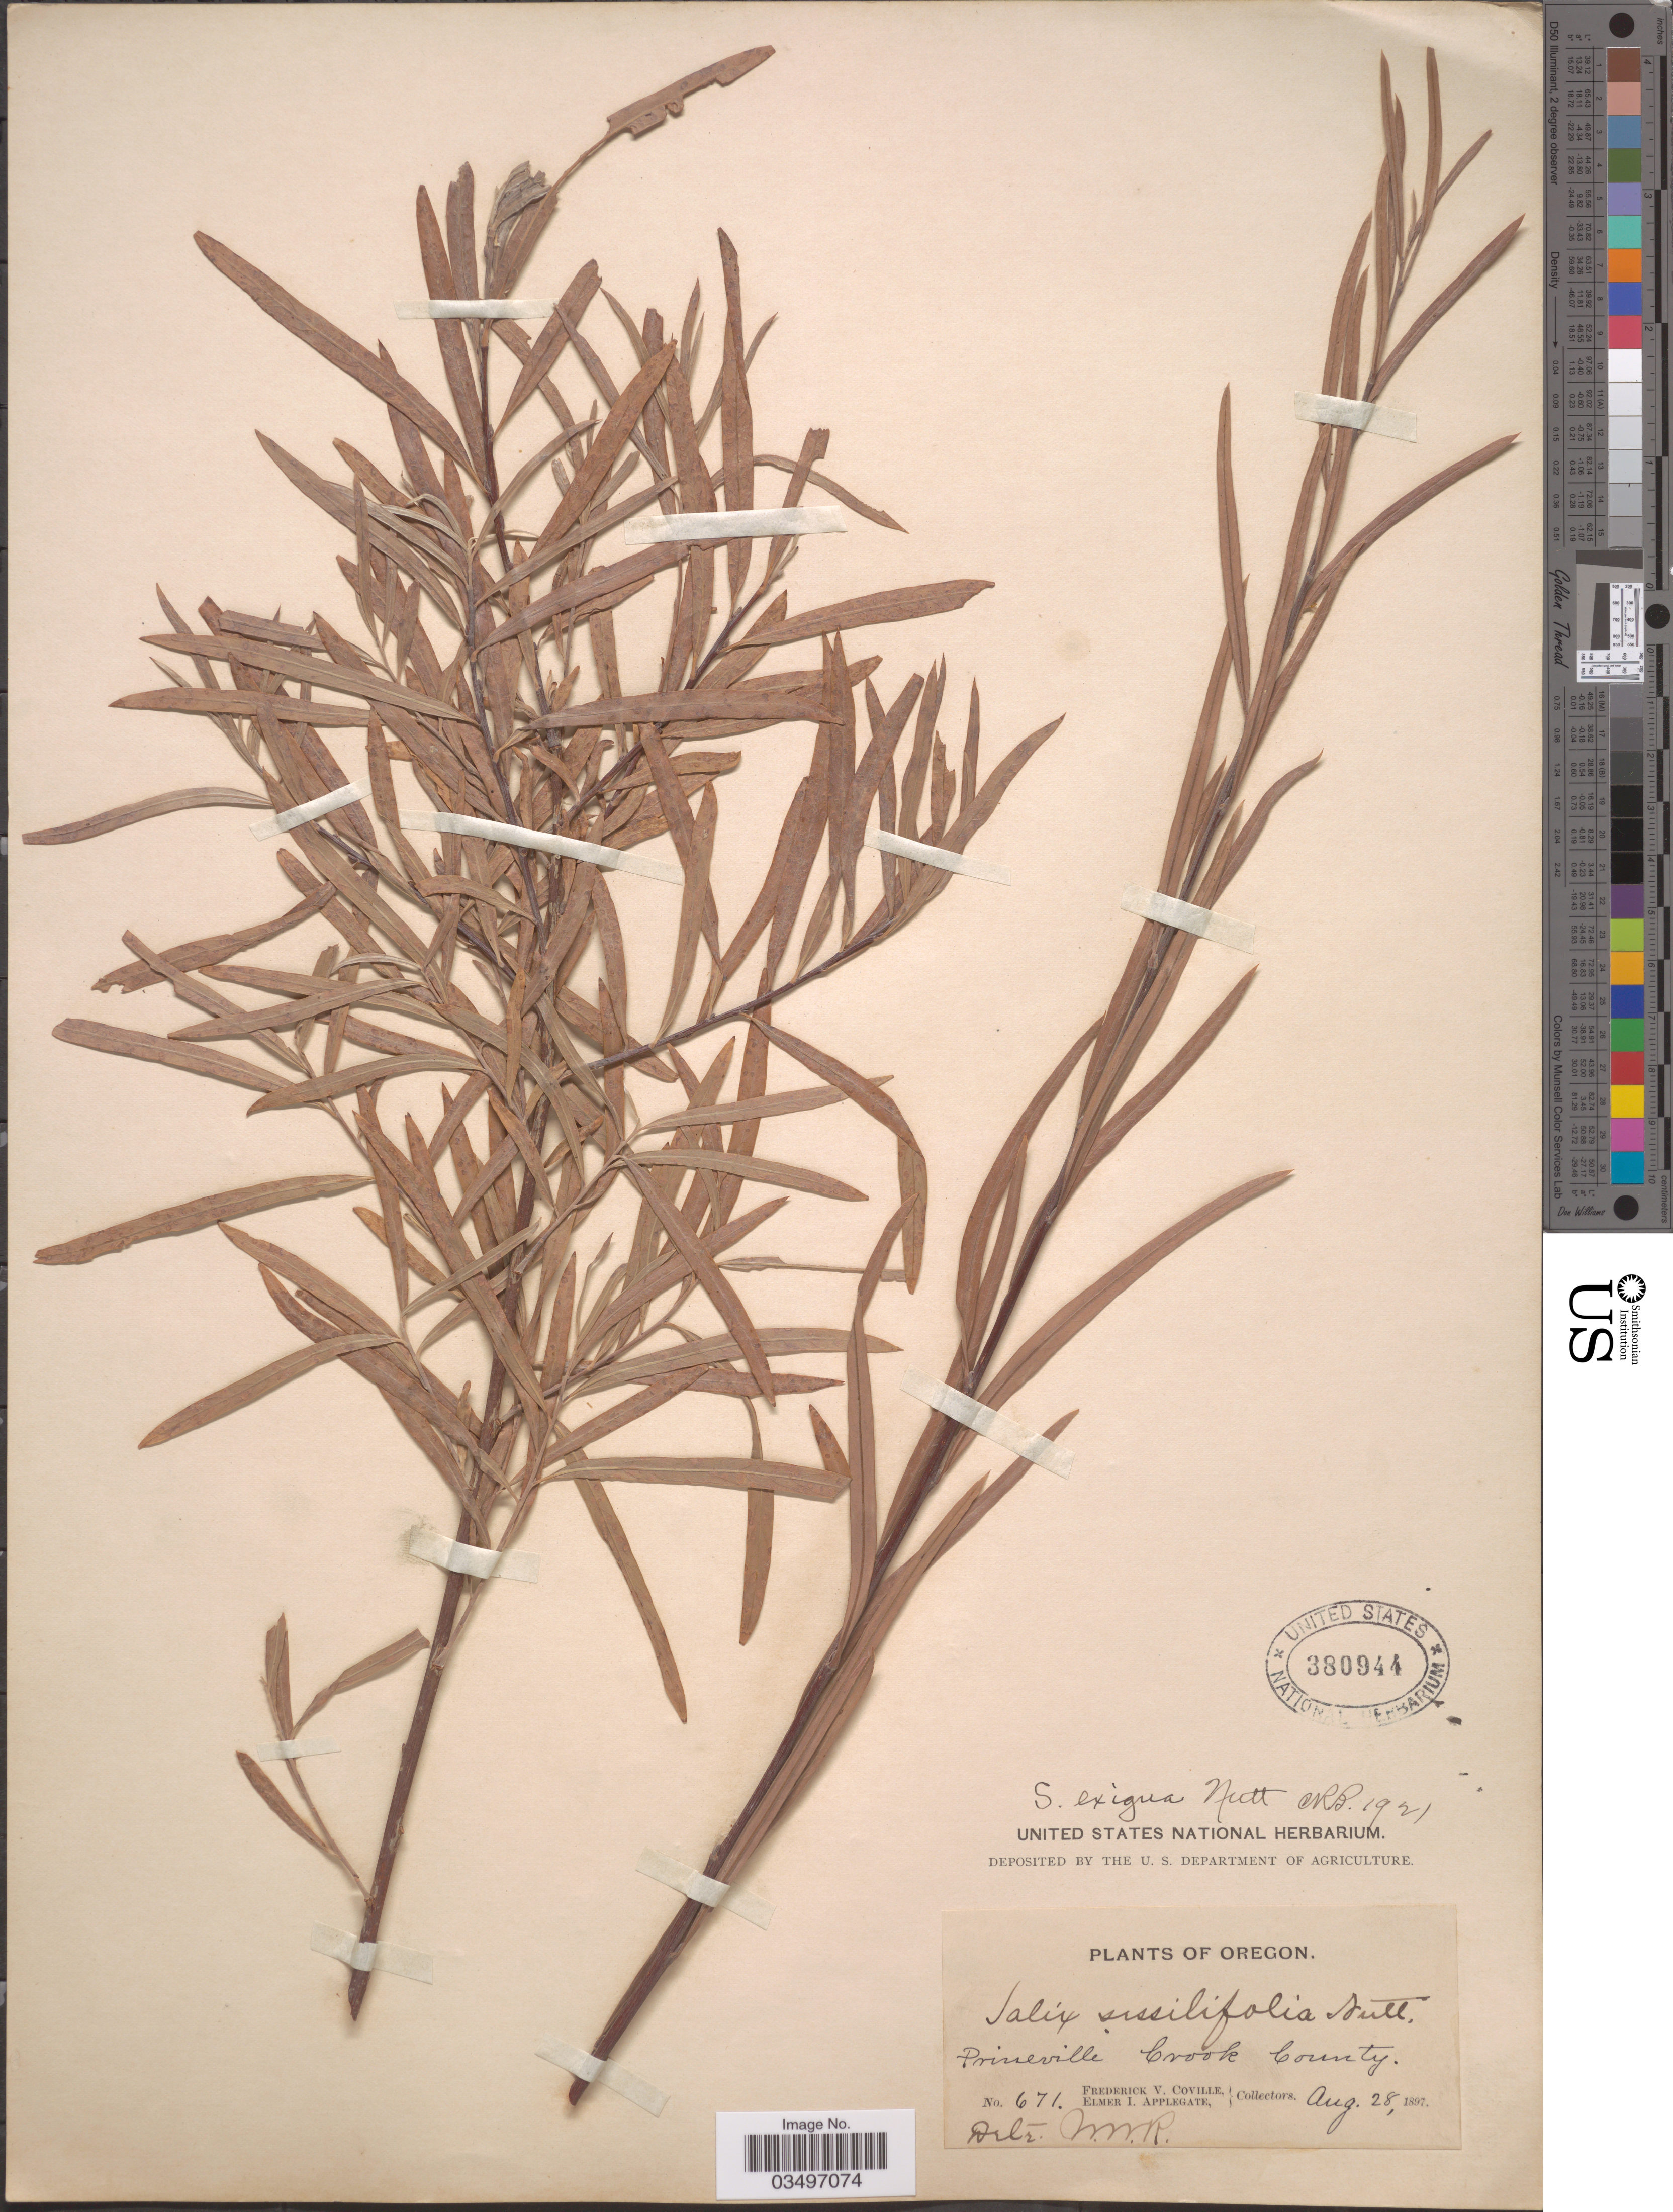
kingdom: Plantae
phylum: Tracheophyta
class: Magnoliopsida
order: Malpighiales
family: Salicaceae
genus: Salix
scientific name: Salix exigua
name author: Nutt.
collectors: F. V. Coville & E. I. Applegate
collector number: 671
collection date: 1897-08-28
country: United States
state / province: Oregon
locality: Prineville Crook County.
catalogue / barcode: US 380944